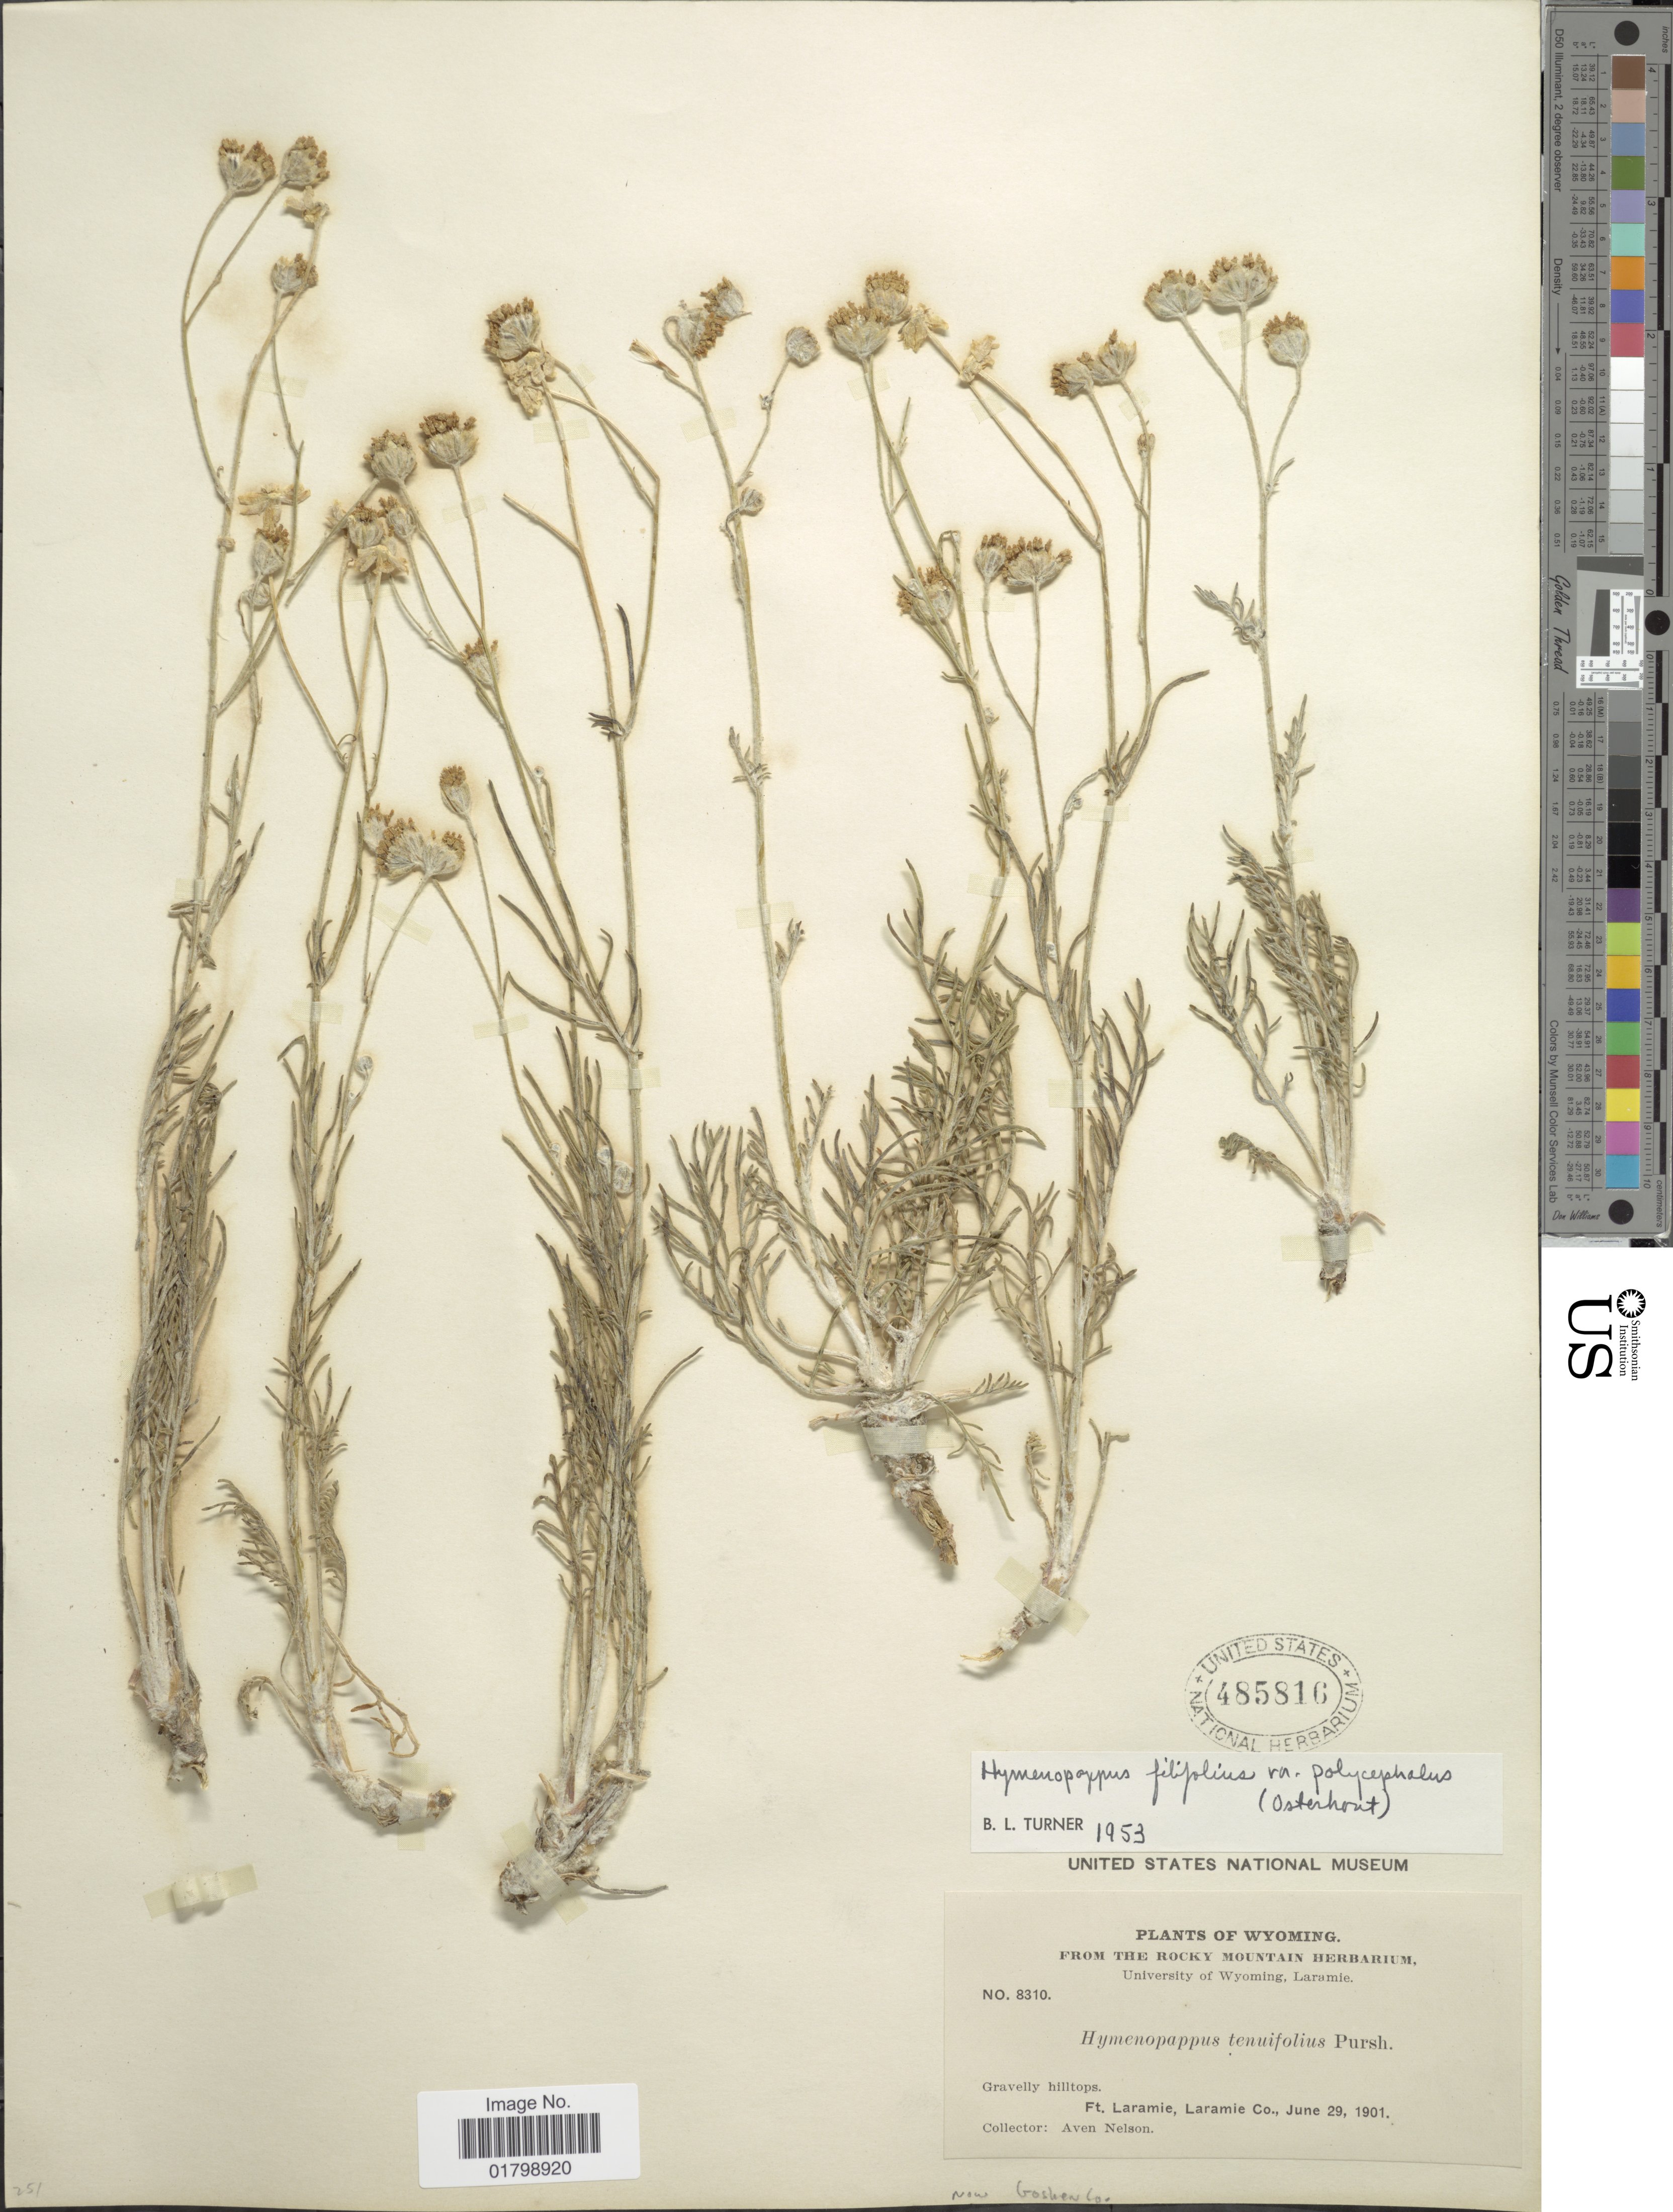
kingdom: Plantae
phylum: Tracheophyta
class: Magnoliopsida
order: Asterales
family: Asteraceae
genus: Hymenopappus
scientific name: Hymenopappus filifolius var. polycephalus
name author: (Osterh.) B.L. Turner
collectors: A. Nelson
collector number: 8310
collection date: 1901-06-29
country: United States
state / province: Wyoming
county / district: Goshen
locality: Gravelly hilltops, Ft. Laramie, Laramie Co., (now Goshen Co)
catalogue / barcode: US 485816